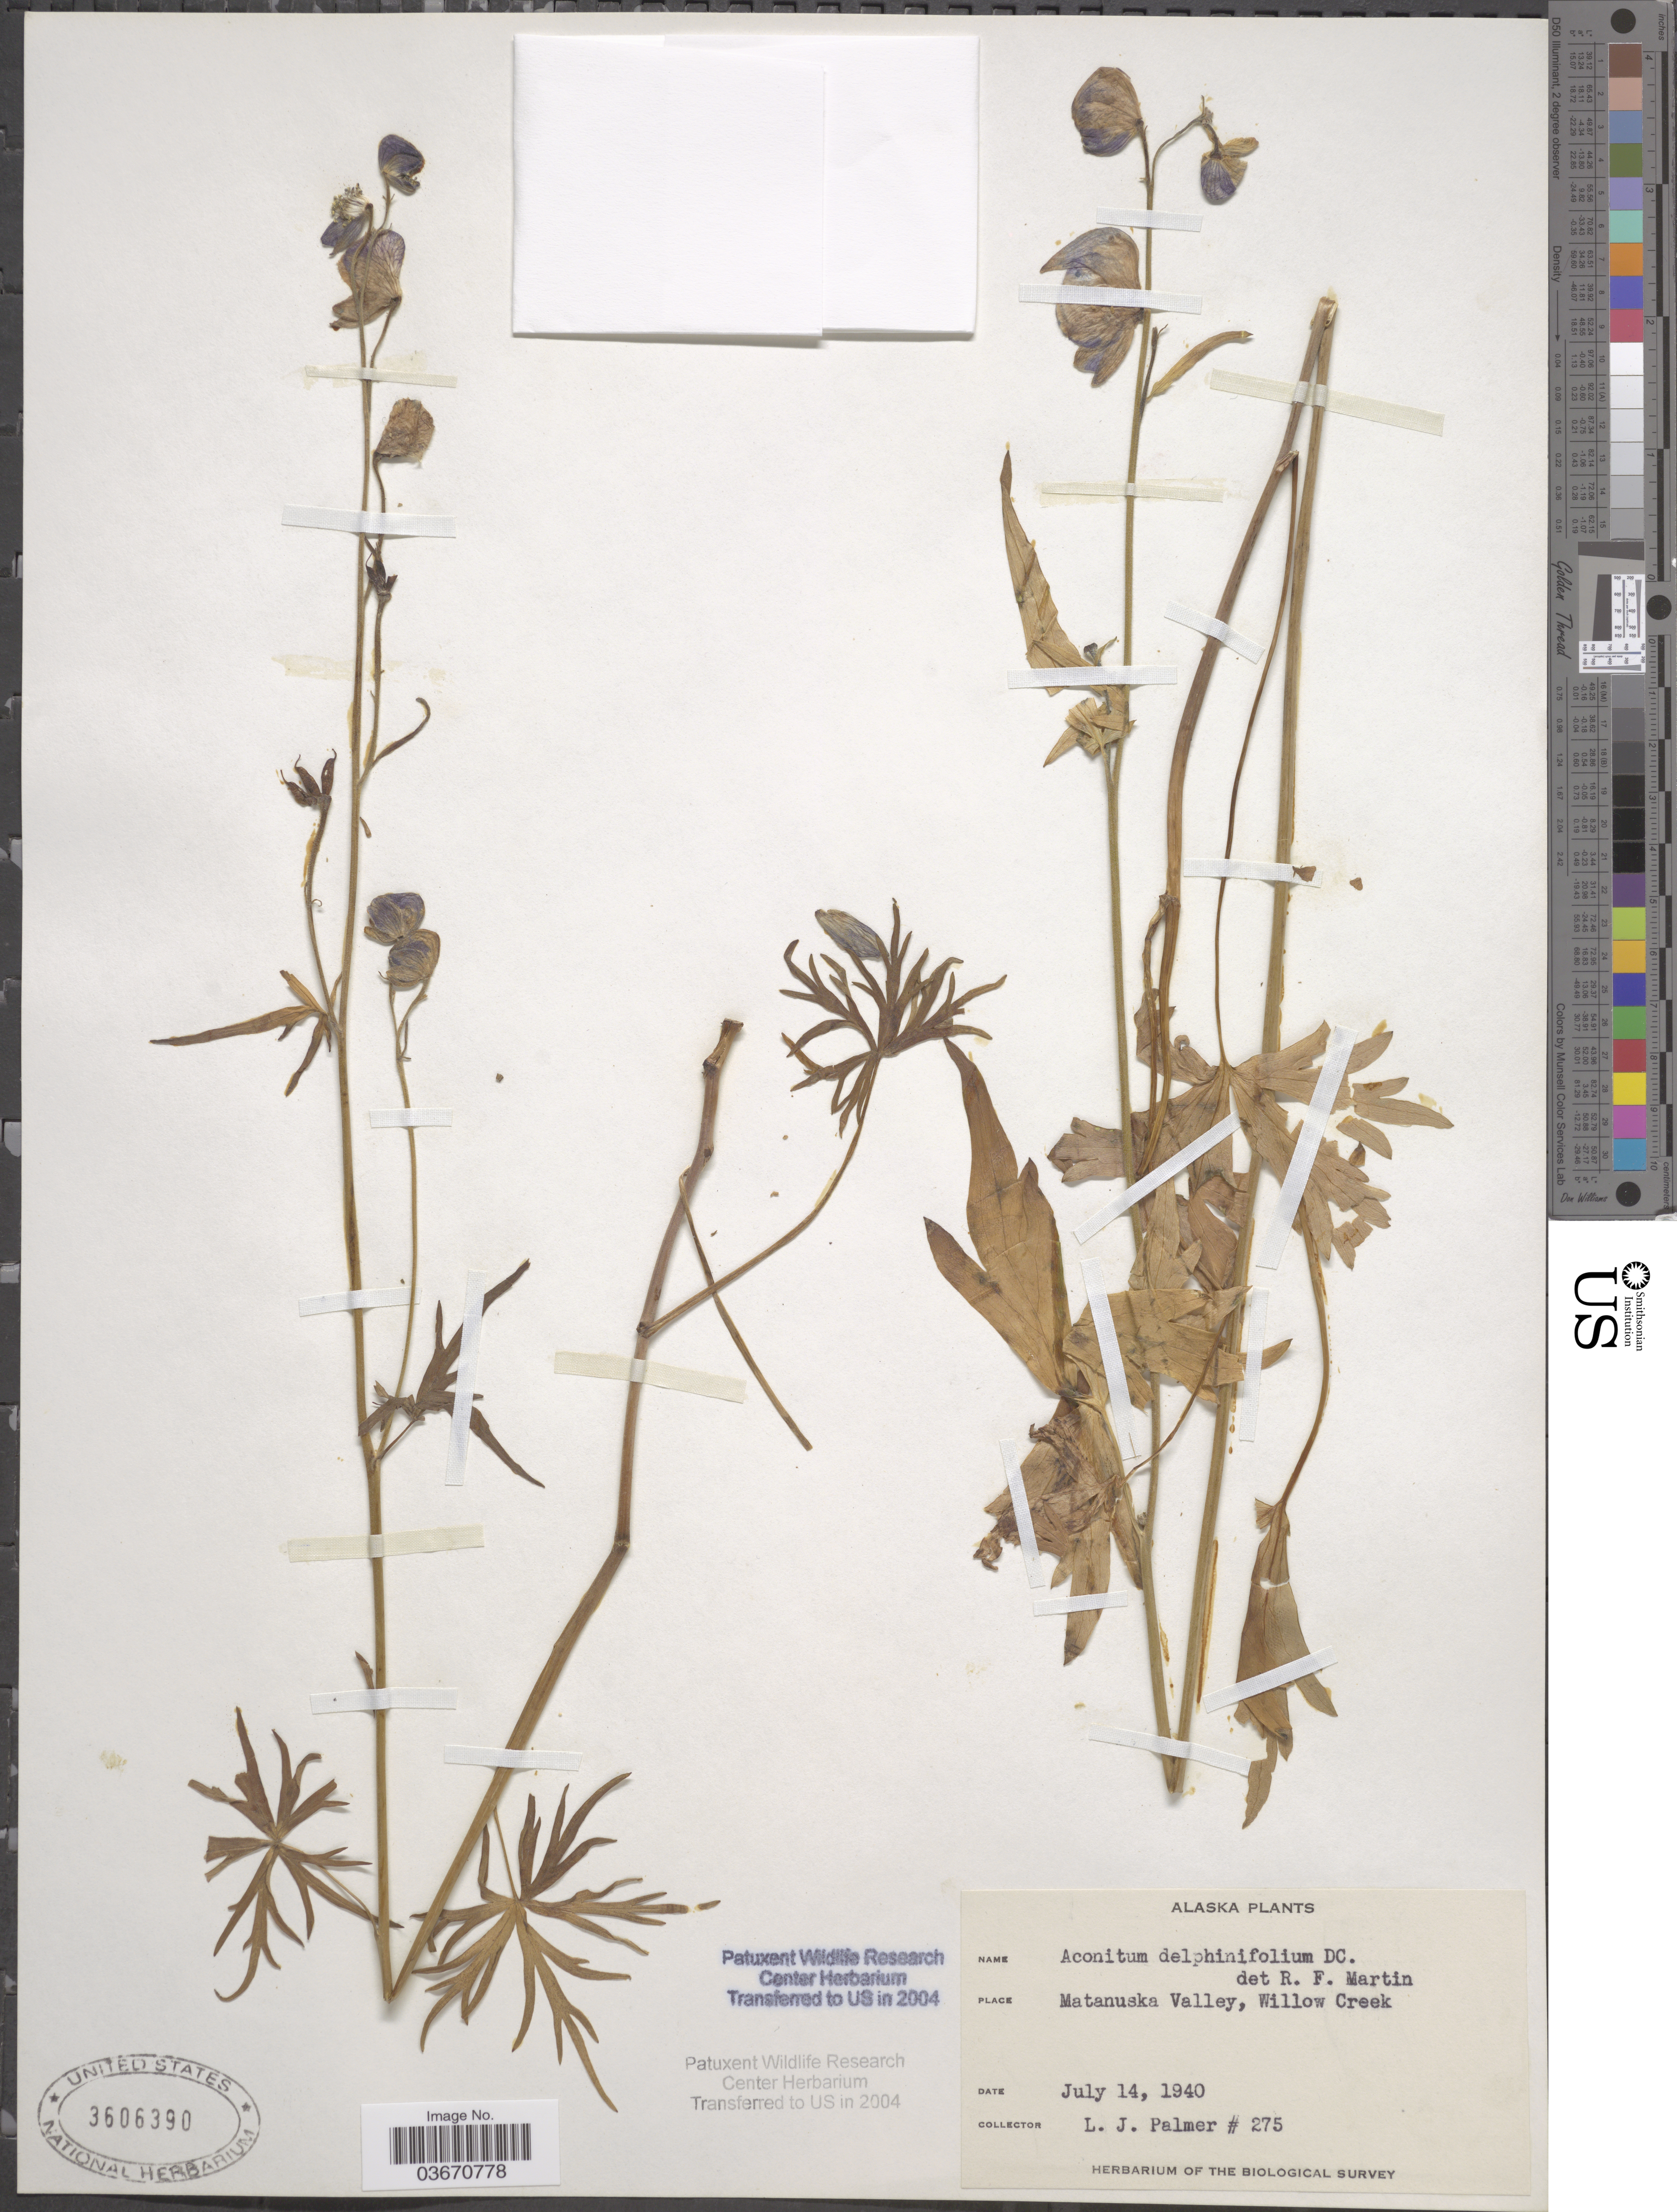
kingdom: Plantae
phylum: Tracheophyta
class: Magnoliopsida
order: Ranunculales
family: Ranunculaceae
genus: Aconitum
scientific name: Aconitum delphinifolium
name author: DC.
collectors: L. J. Palmer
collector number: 275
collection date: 1940-07-14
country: United States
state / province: Alaska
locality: Matanuska Valley, Willow Creek.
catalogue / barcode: US 3606390